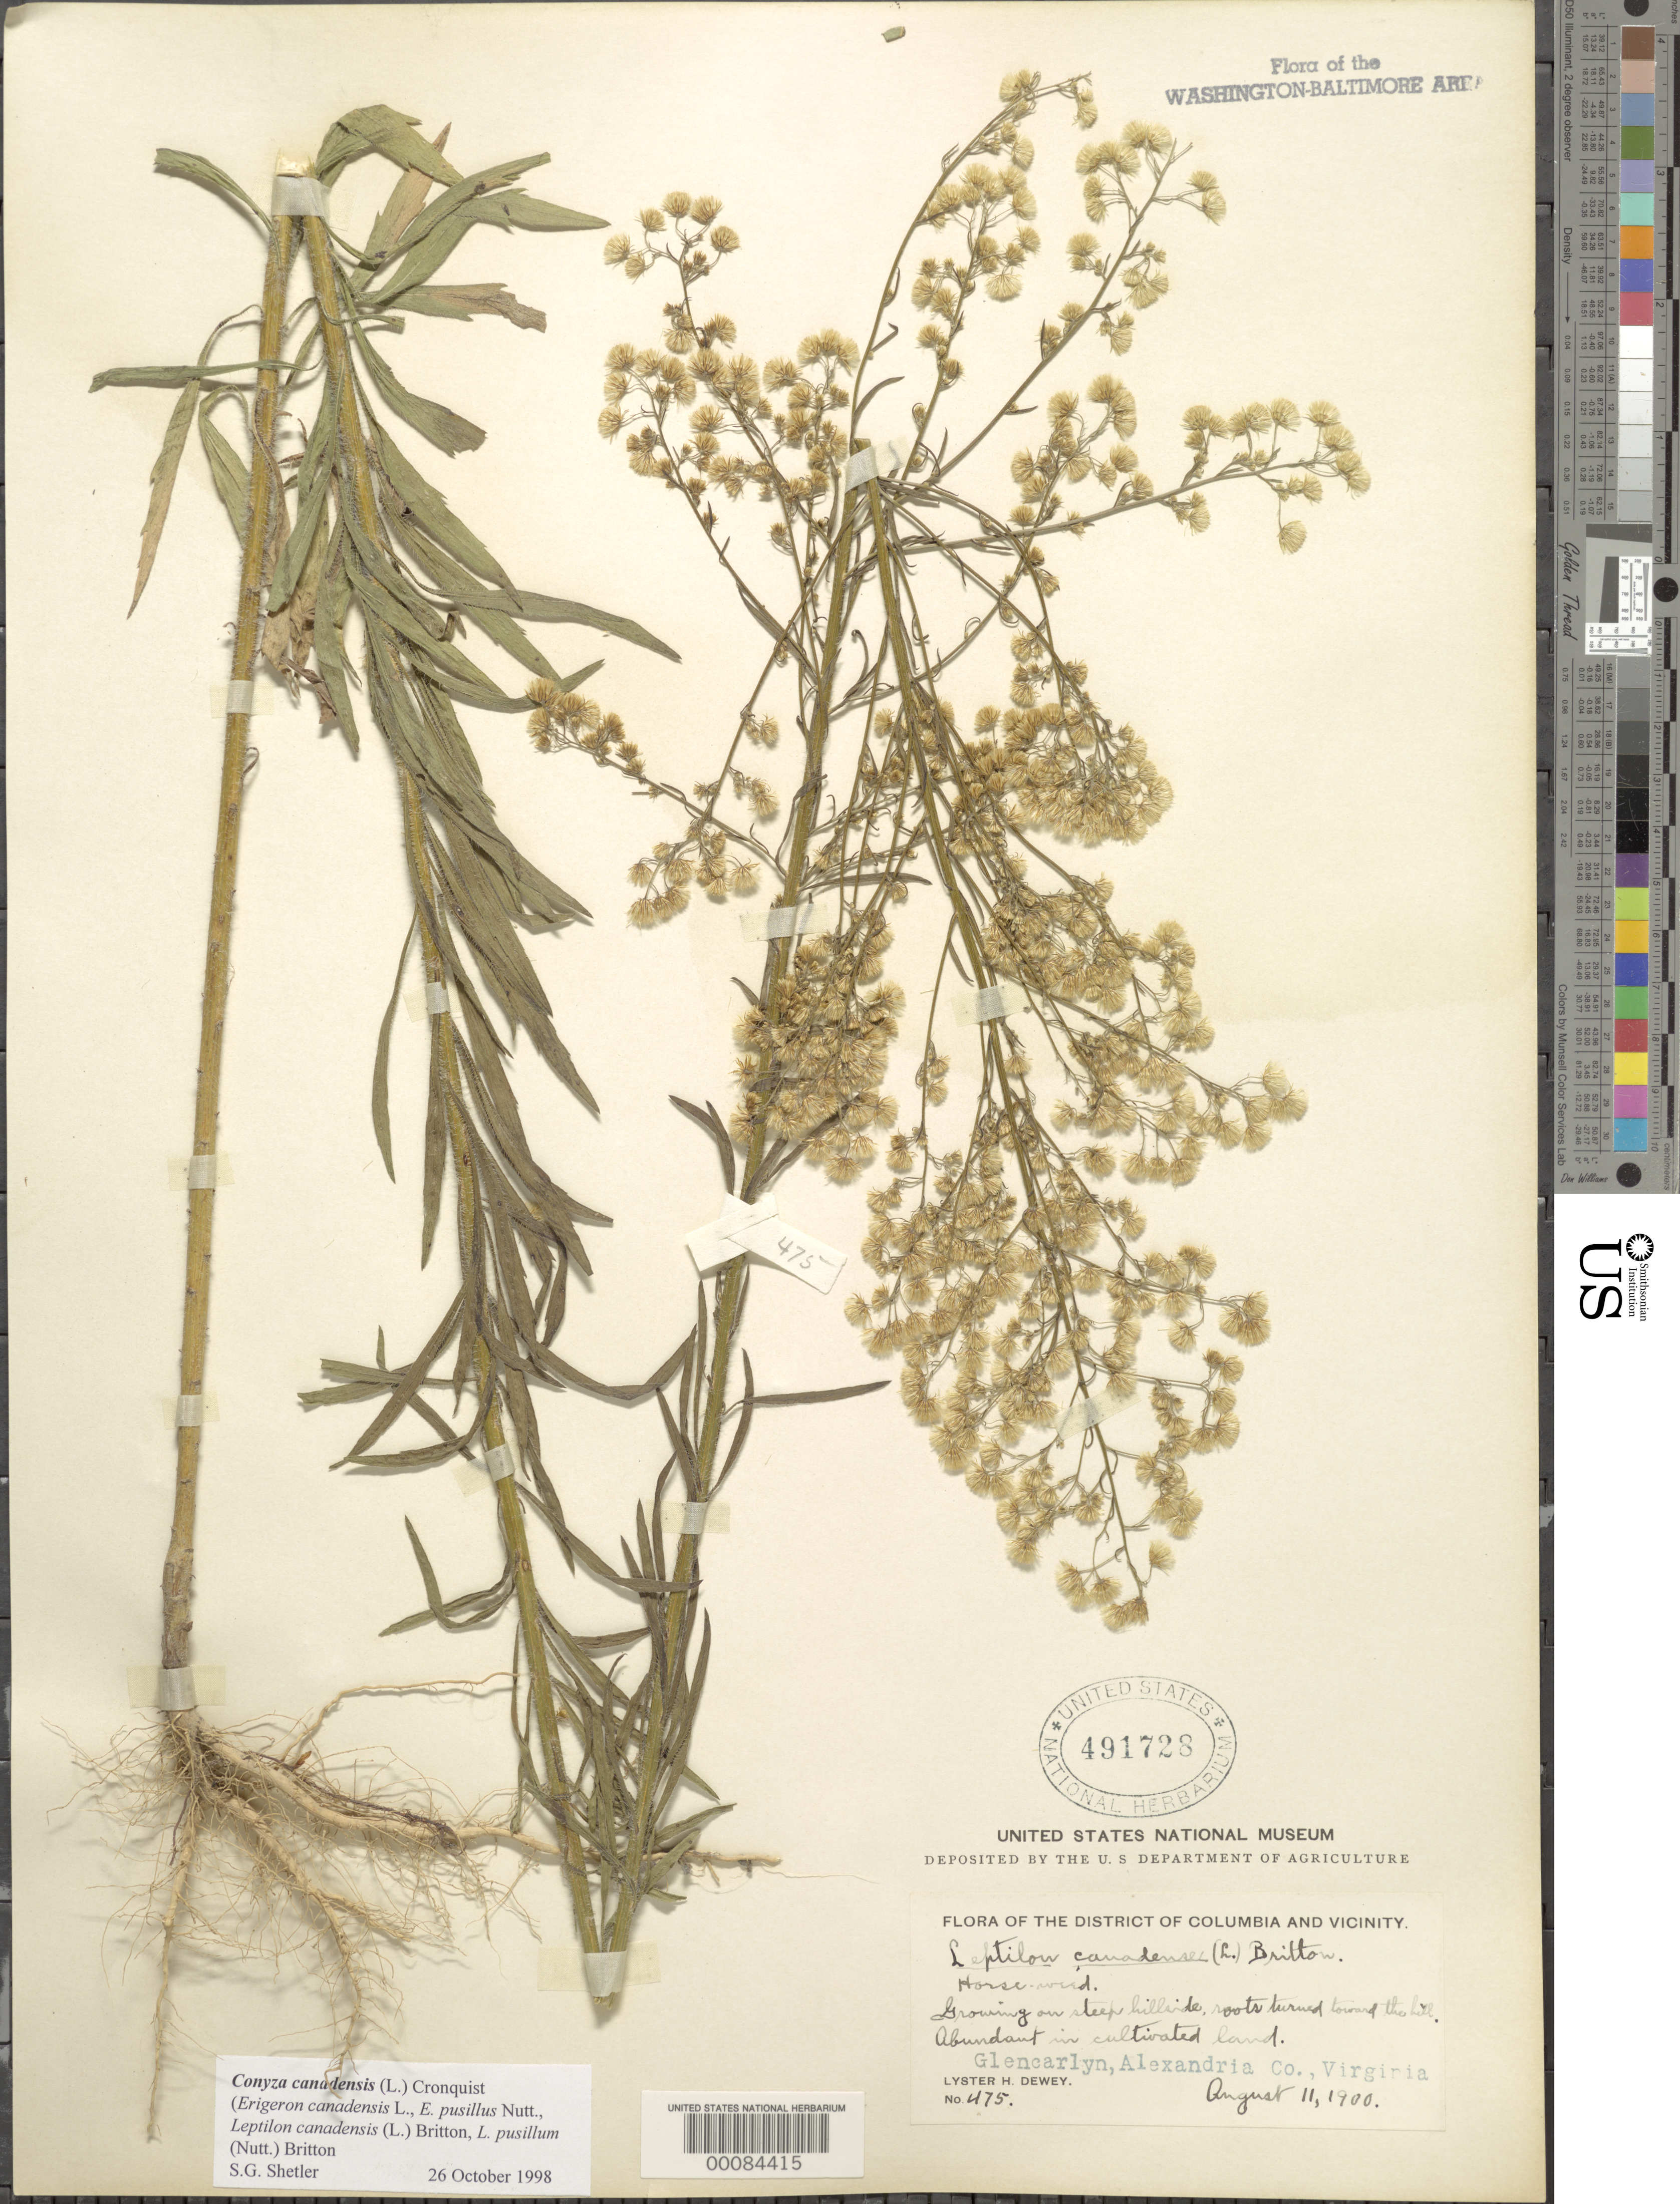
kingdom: Plantae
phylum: Tracheophyta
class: Magnoliopsida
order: Asterales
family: Asteraceae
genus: Conyza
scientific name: Conyza canadensis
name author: (L.) Cronq.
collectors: L. H. Dewey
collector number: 475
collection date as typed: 11 Aug 1900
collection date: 1900-08-11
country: United States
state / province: Virginia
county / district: Arlington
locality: Glencarlyn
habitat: Steep hillside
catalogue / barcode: US 491728